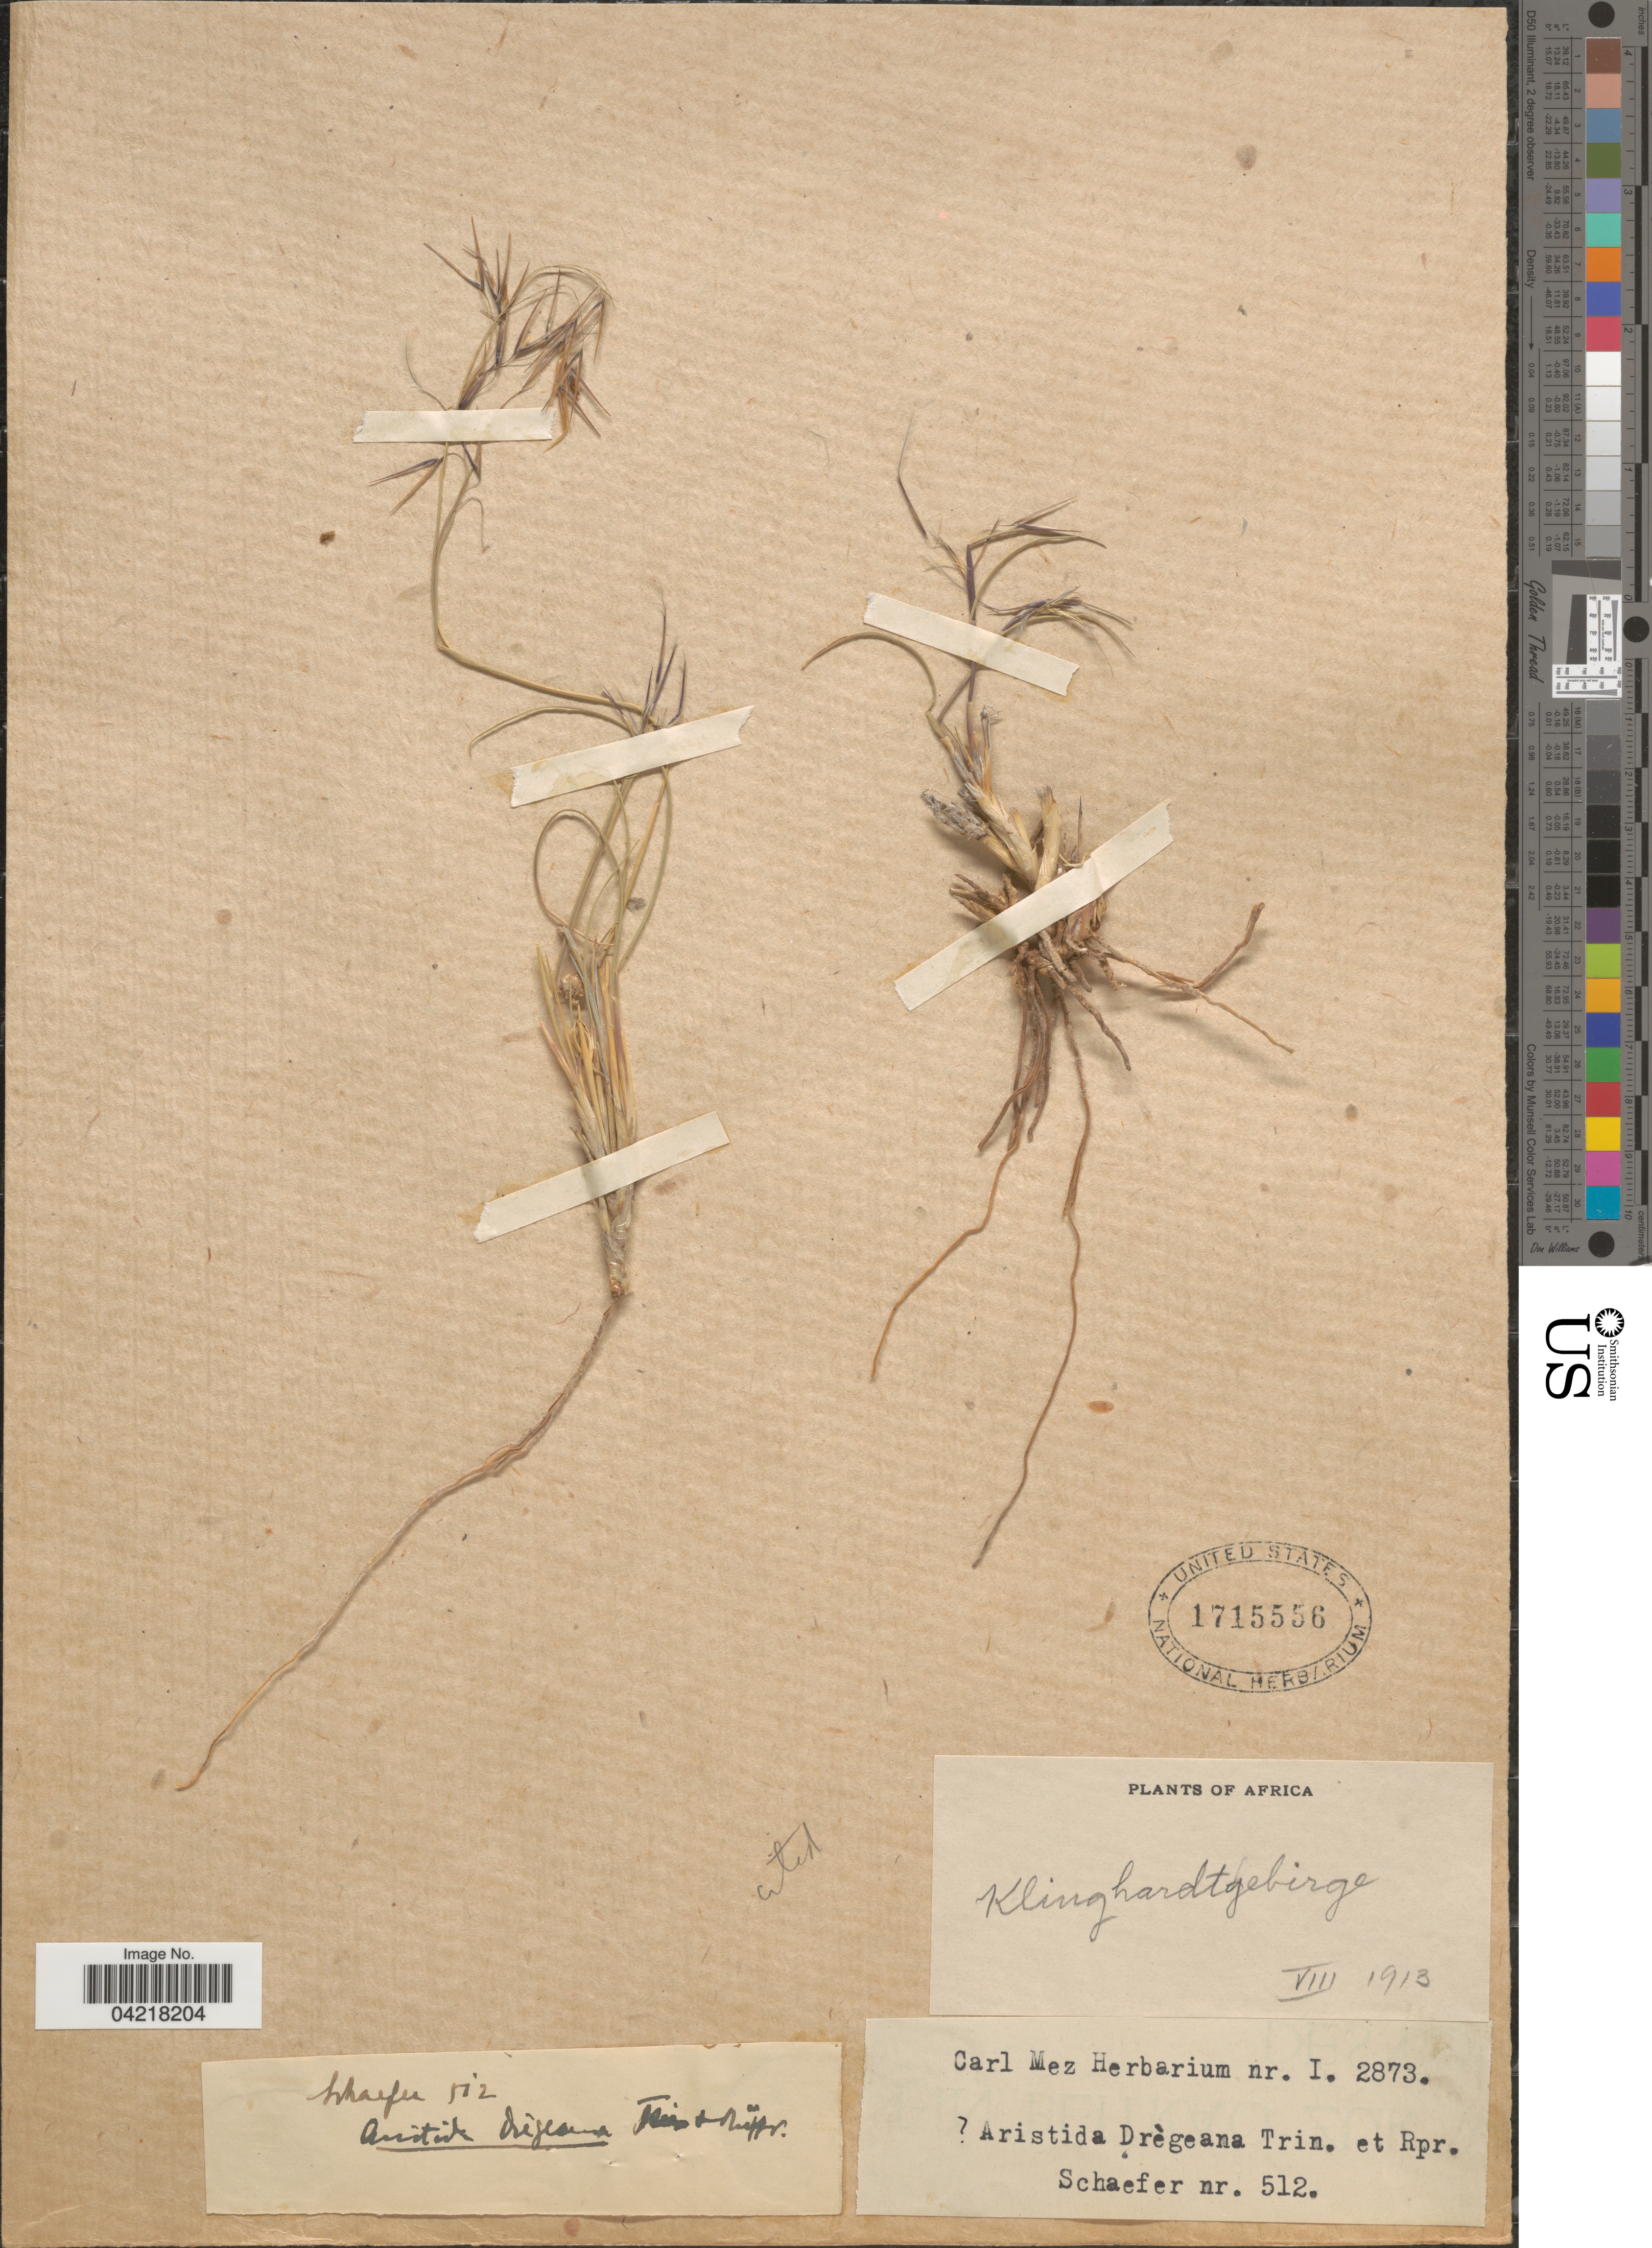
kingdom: Plantae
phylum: Tracheophyta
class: Liliopsida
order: Poales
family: Poaceae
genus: Stipagrostis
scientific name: Stipagrostis dregeana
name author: Nees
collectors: Schaefer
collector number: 512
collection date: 1913-08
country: Namibia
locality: Africa. Klinghardtgebirge.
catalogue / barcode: US 1715556